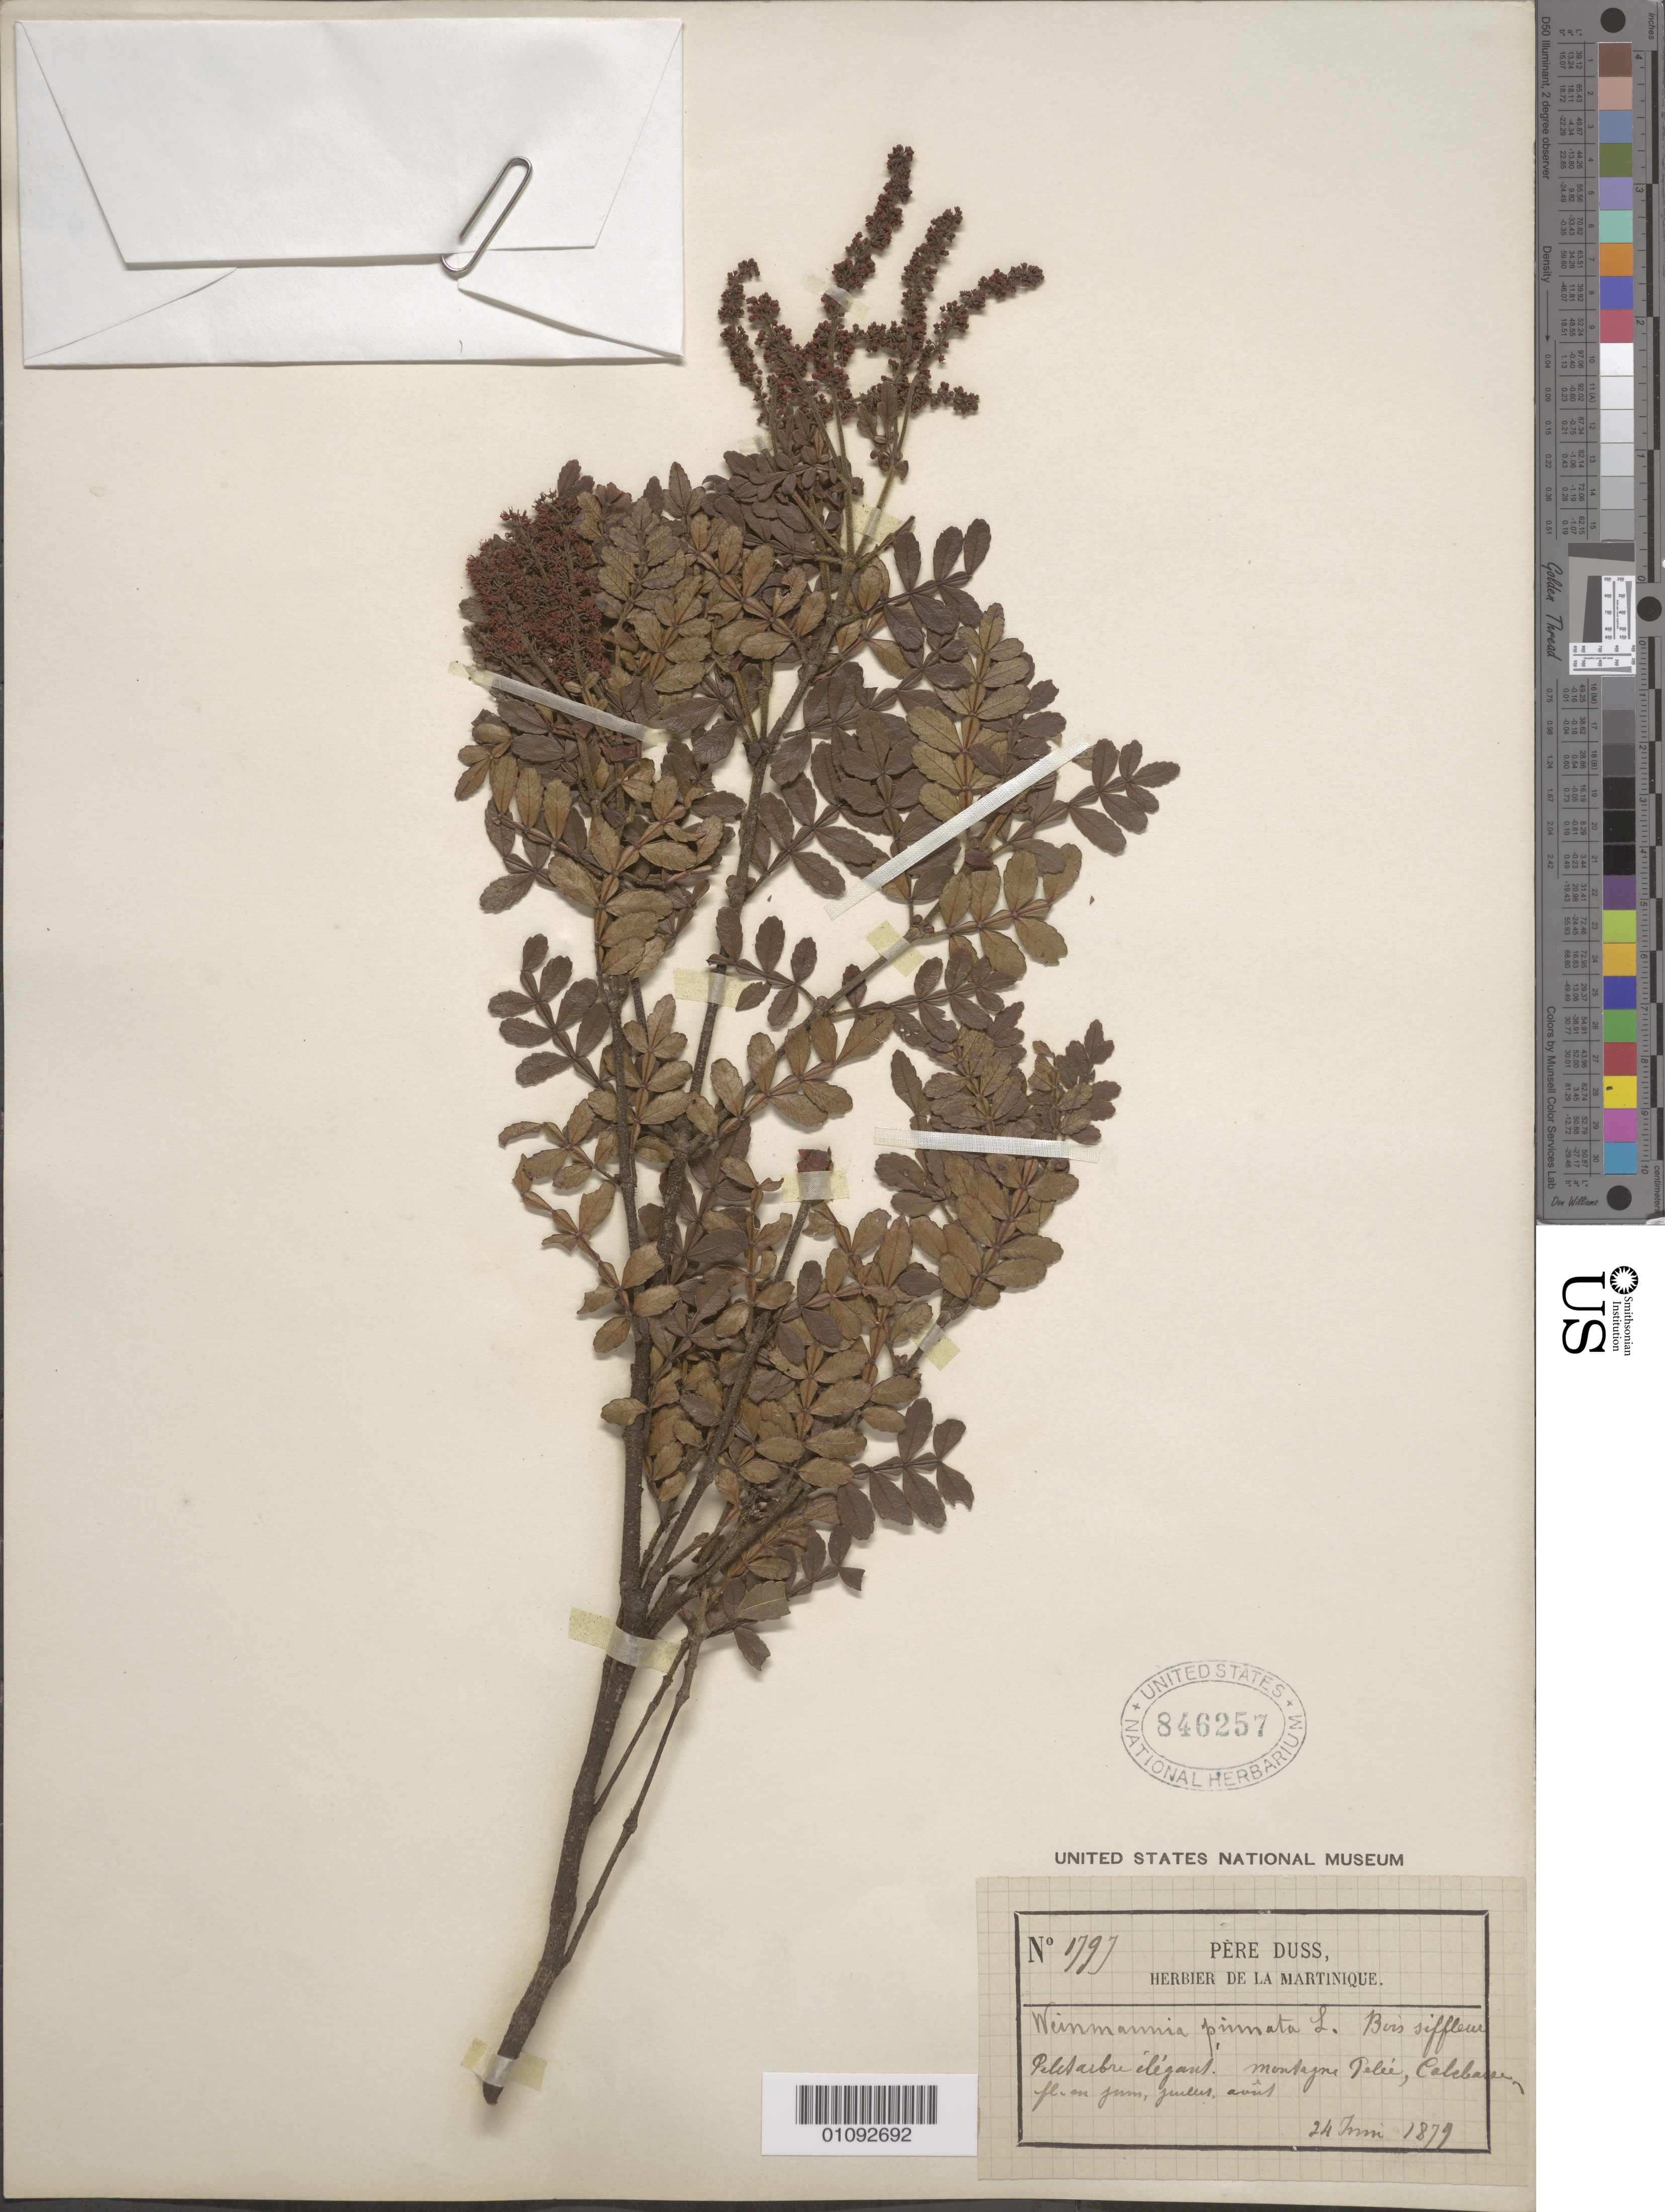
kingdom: Plantae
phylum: Tracheophyta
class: Magnoliopsida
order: Oxalidales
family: Cunoniaceae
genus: Weinmannia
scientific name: Weinmannia pinnata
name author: L.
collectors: Père Duss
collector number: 1797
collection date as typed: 24 Jun 1879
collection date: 1879-06-24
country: Martinique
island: Martinique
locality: Montagne Pelee, Calebase(?).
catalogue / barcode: US 846257